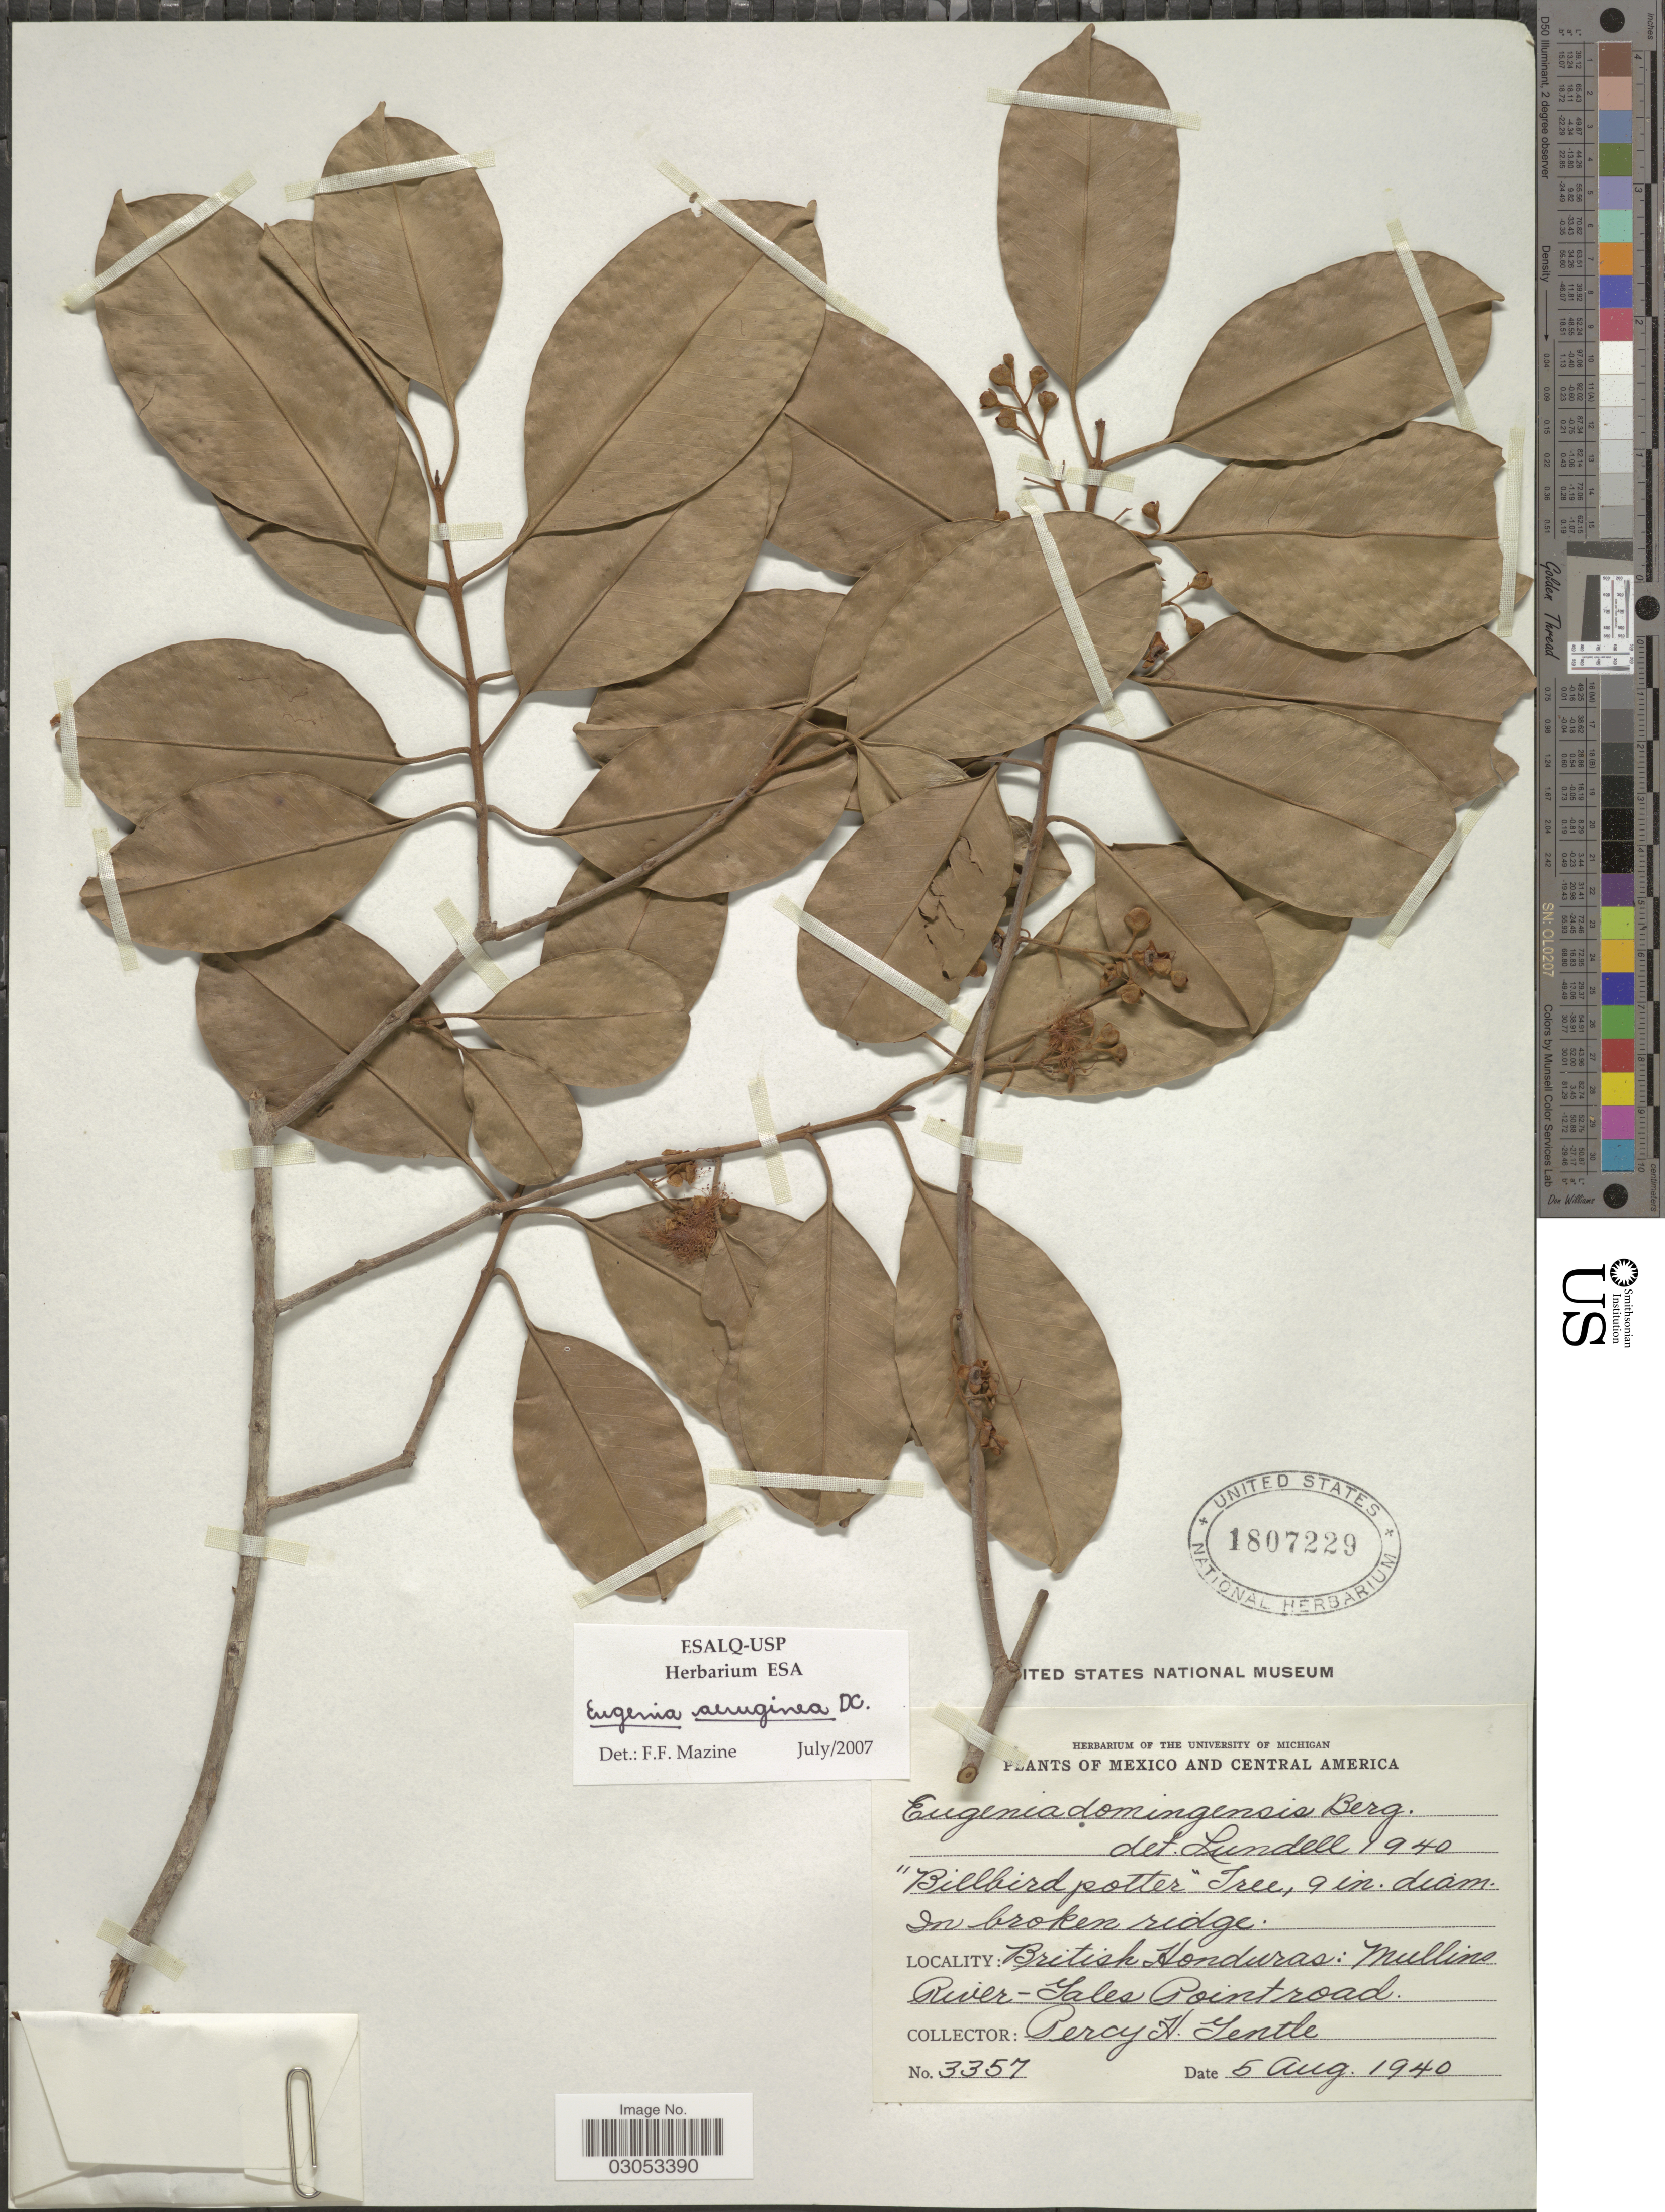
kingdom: Plantae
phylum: Tracheophyta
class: Magnoliopsida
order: Myrtales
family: Myrtaceae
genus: Eugenia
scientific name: Eugenia aeruginea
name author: DC.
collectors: P. H. Gentle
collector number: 3357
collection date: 1940-08-05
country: Belize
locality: In broken ridge, British Honduras: Mullins River-Yales Point Road.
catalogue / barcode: US 1807229